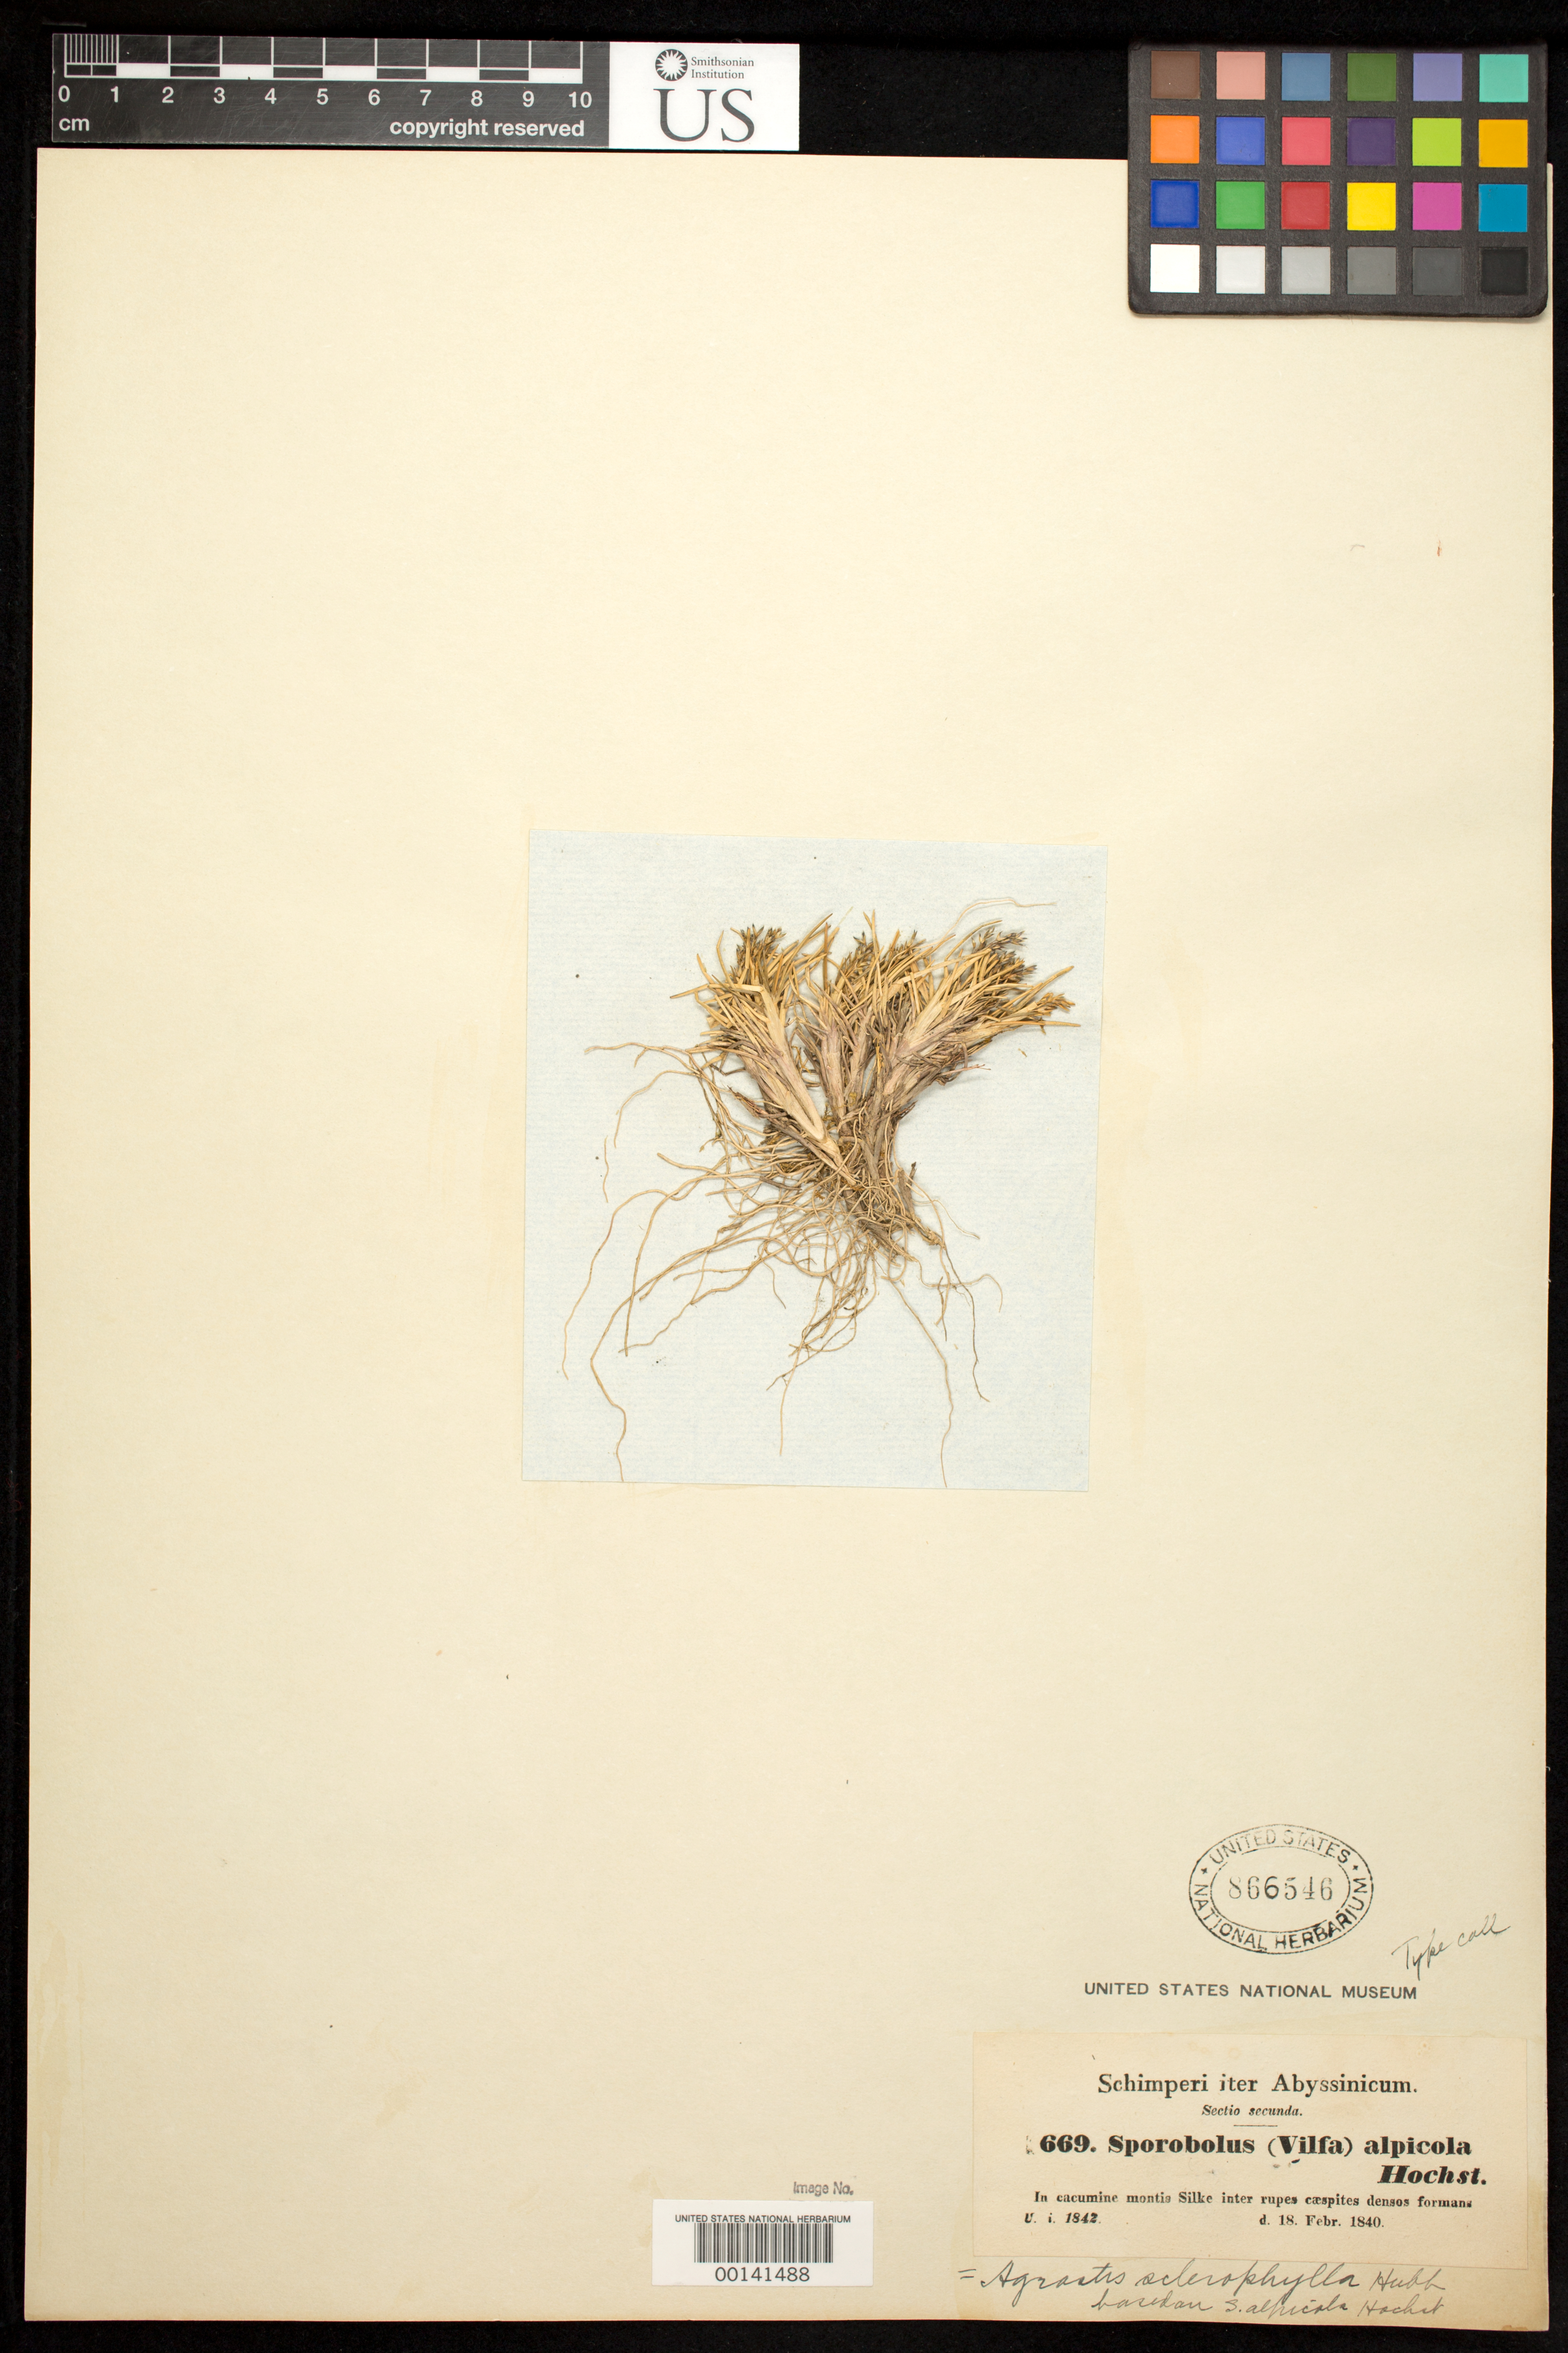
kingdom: Plantae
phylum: Tracheophyta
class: Liliopsida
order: Poales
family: Poaceae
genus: Sporobolus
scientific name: Sporobolus alpicola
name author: Hochst. ex A. Rich.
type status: Isotype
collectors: G. W. Schimper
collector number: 669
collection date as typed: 18 Feb 1840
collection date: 1840-02-18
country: Ethiopia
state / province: Amhara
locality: In cacumine montis Silke, Semien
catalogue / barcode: US 866546